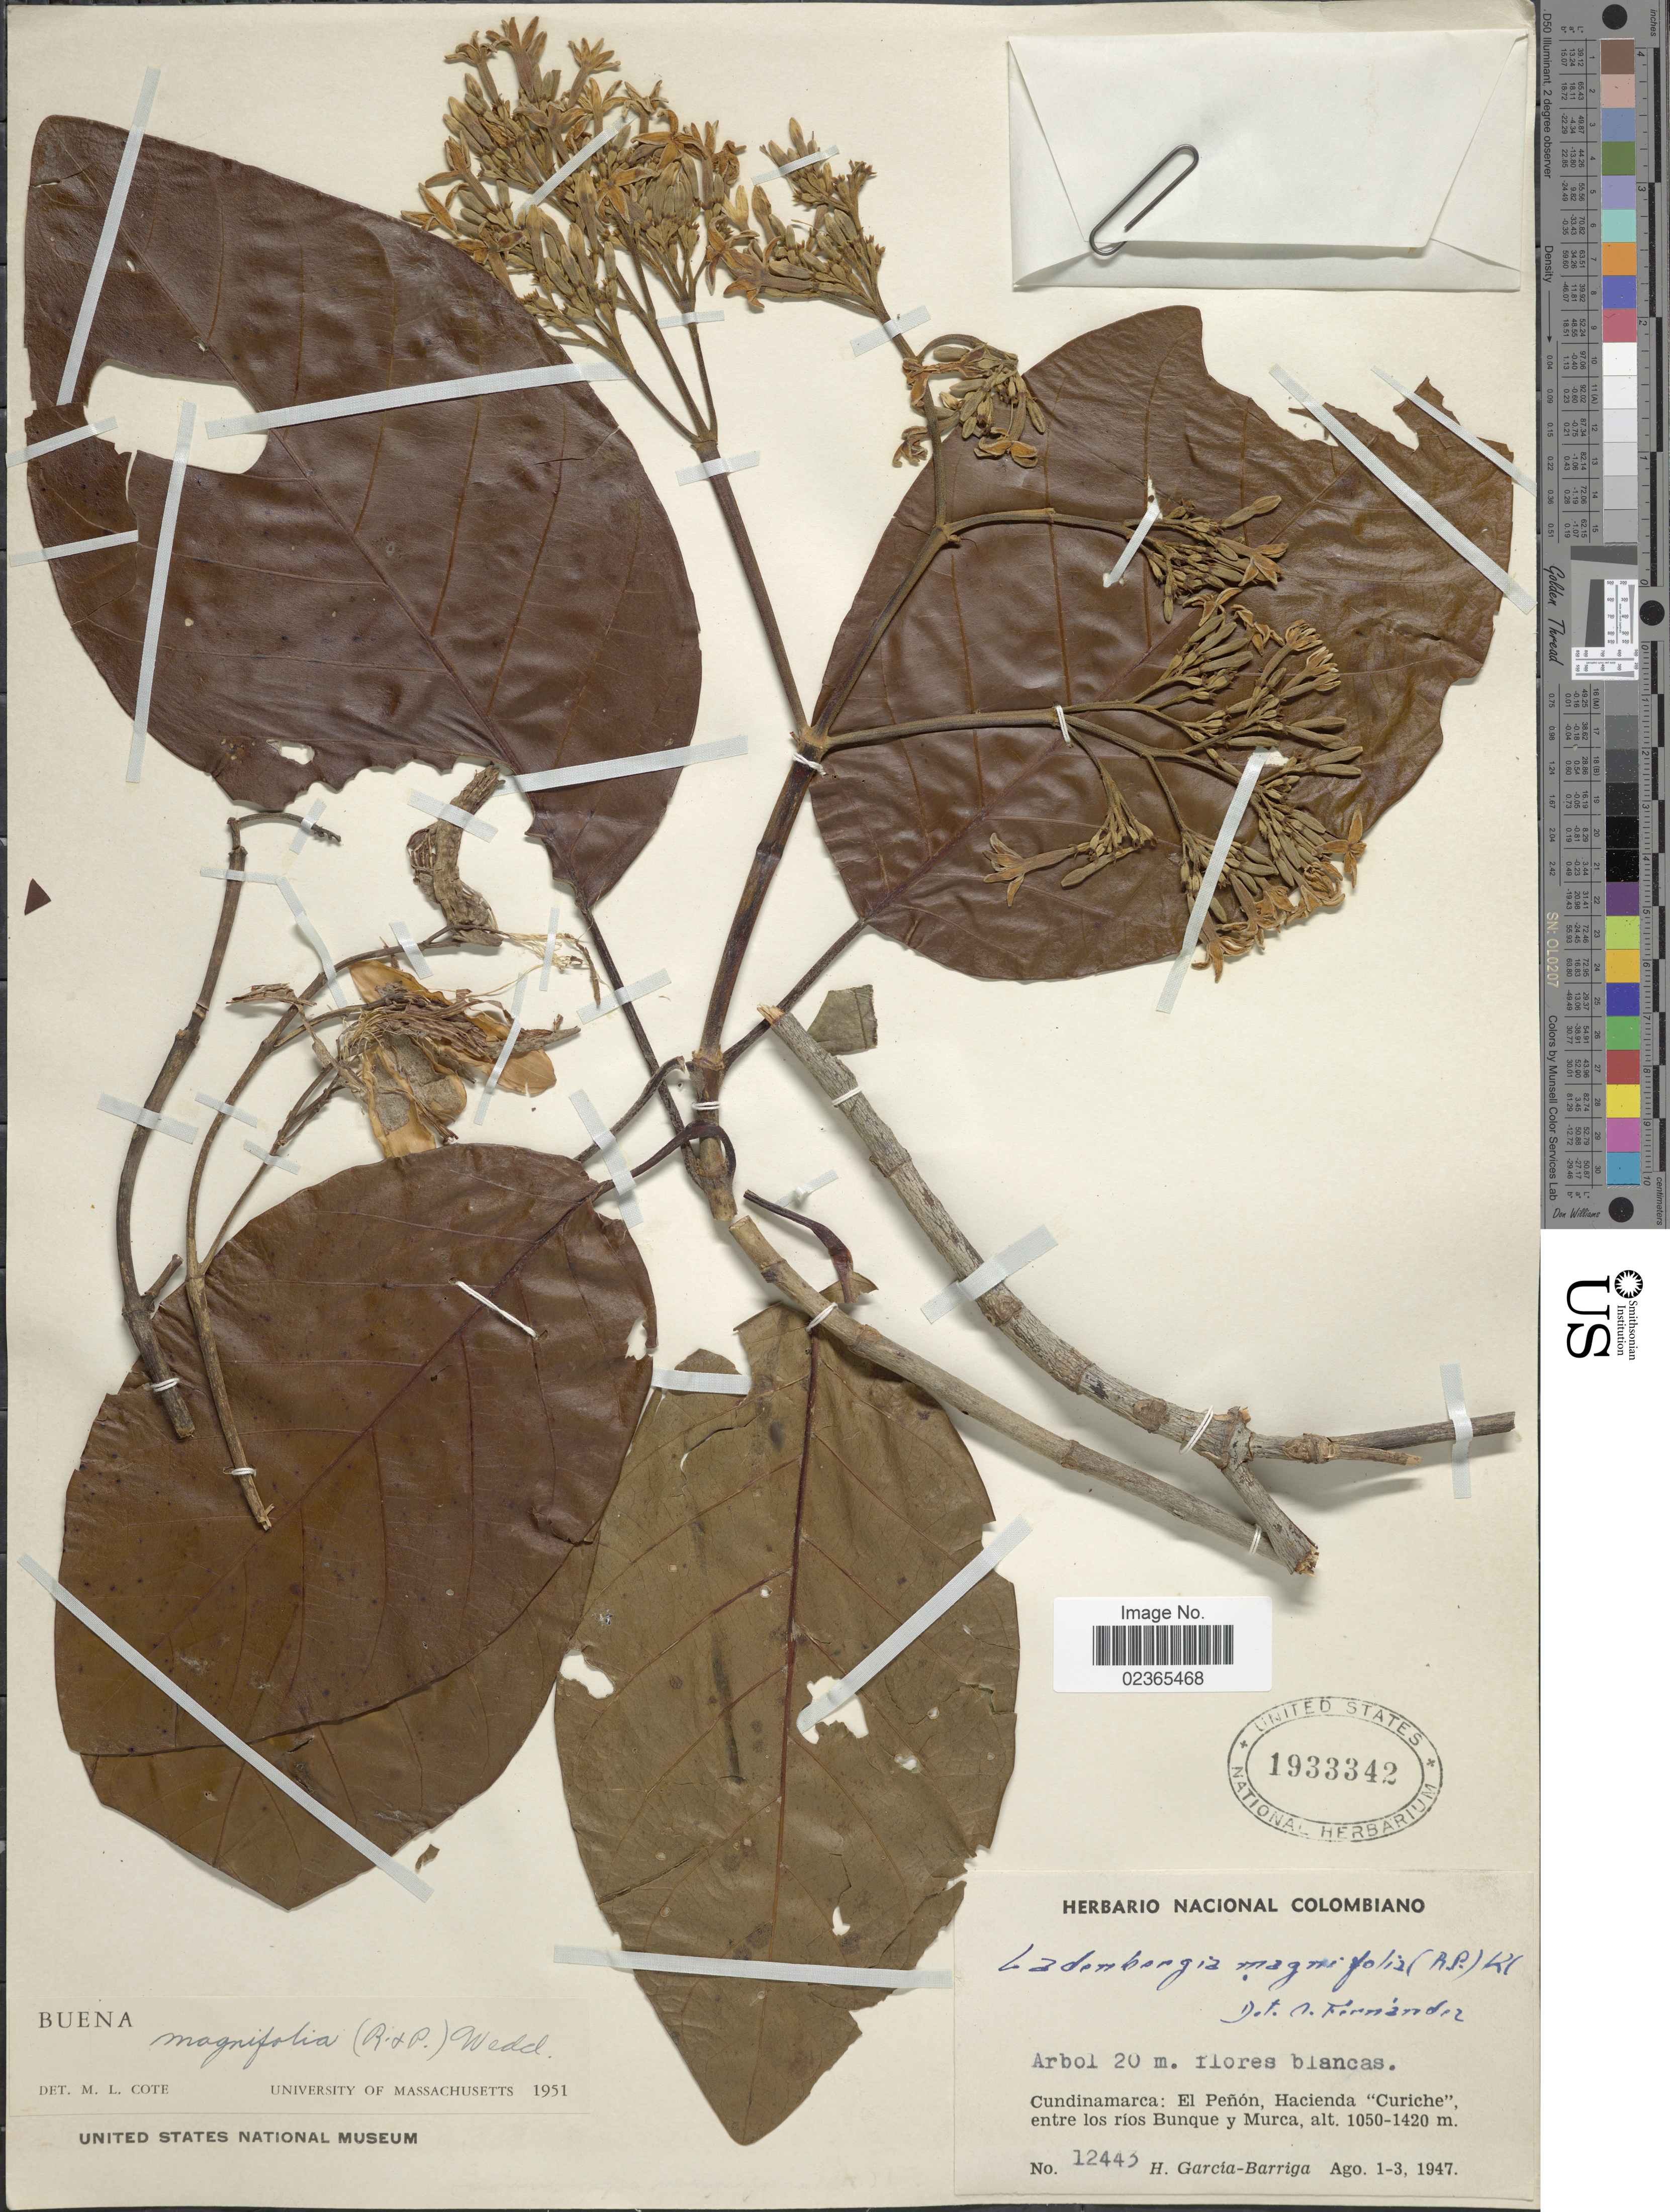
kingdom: Plantae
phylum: Tracheophyta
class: Magnoliopsida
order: Gentianales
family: Rubiaceae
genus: Ladenbergia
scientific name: Ladenbergia oblongifolia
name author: (Mutis) L. Andersson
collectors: H. García Barriga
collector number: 12443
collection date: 1947-08-01/1947-08-03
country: Colombia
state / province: Cundinamarca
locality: El Penon, Hacienda "Curiche", entre los rios Bunque y Murca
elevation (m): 1050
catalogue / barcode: US 1933342